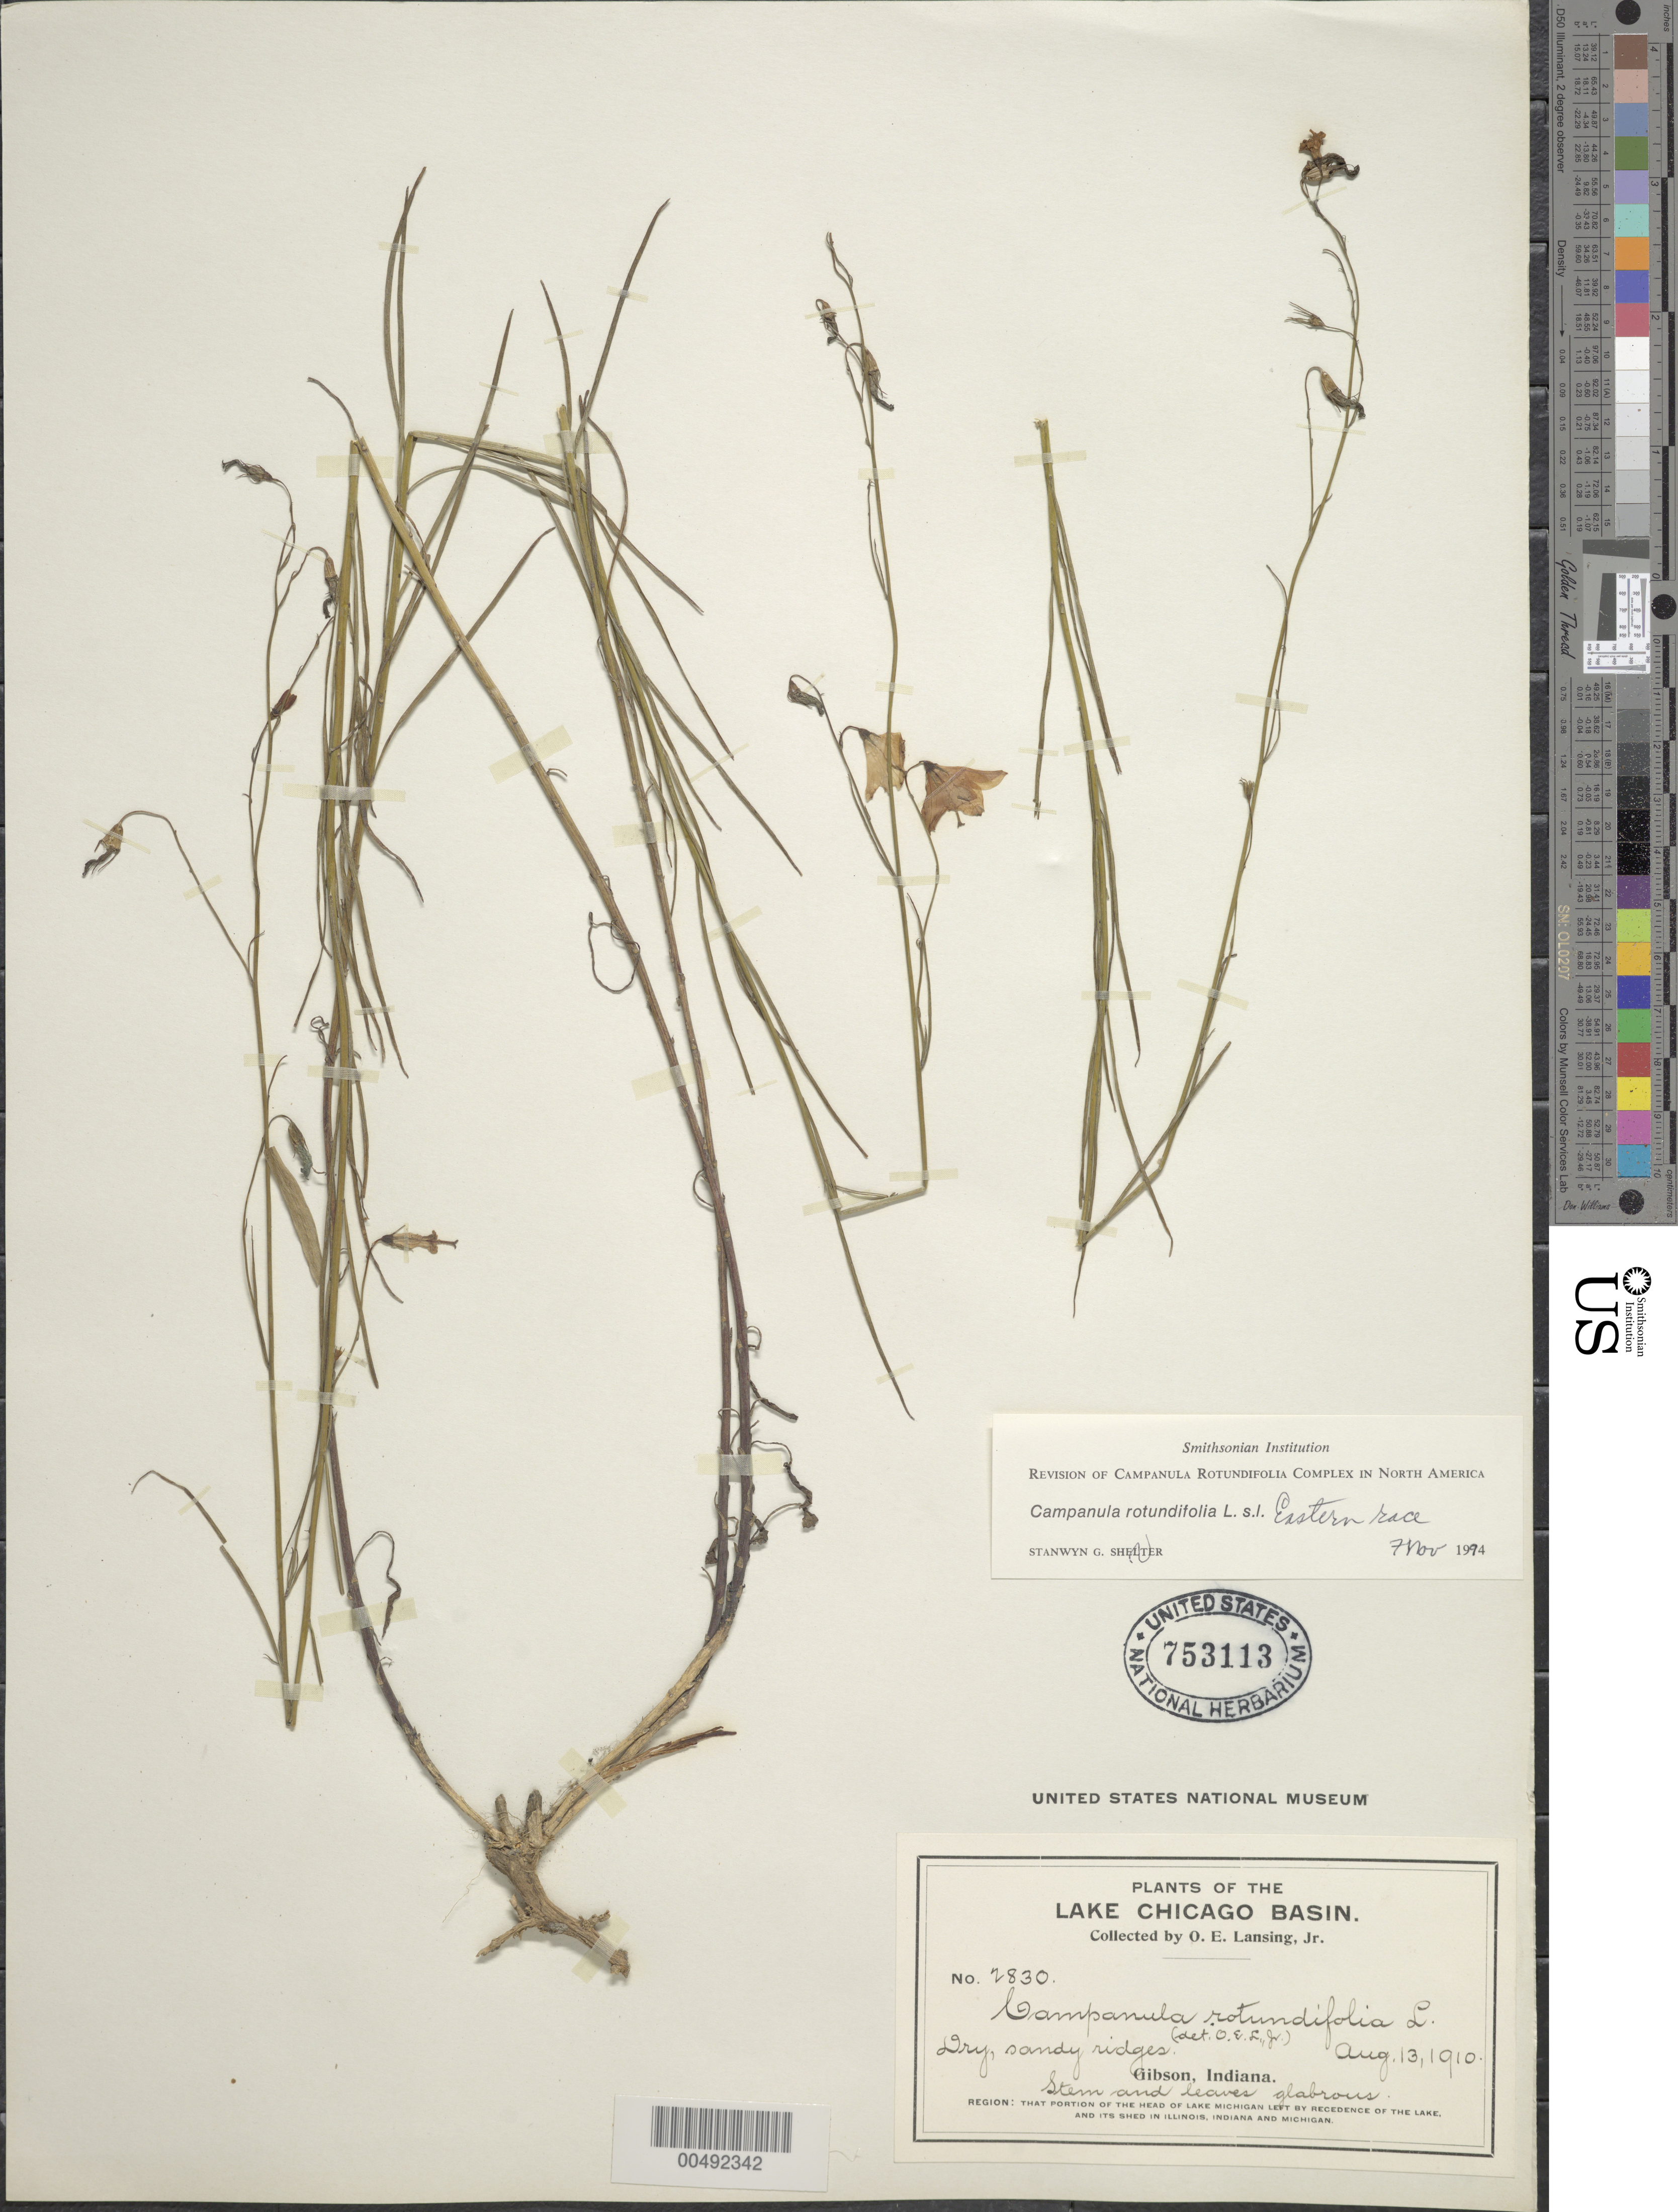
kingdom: Plantae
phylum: Tracheophyta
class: Magnoliopsida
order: Asterales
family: Campanulaceae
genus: Campanula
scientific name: Campanula rotundifolia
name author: L.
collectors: O. Lansing Jr.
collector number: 2830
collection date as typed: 13 Aug 1910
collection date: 1910-08-13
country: United States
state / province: Indiana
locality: Lake Chicago Basin, Gibson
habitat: sandy dry ridges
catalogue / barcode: US 753113